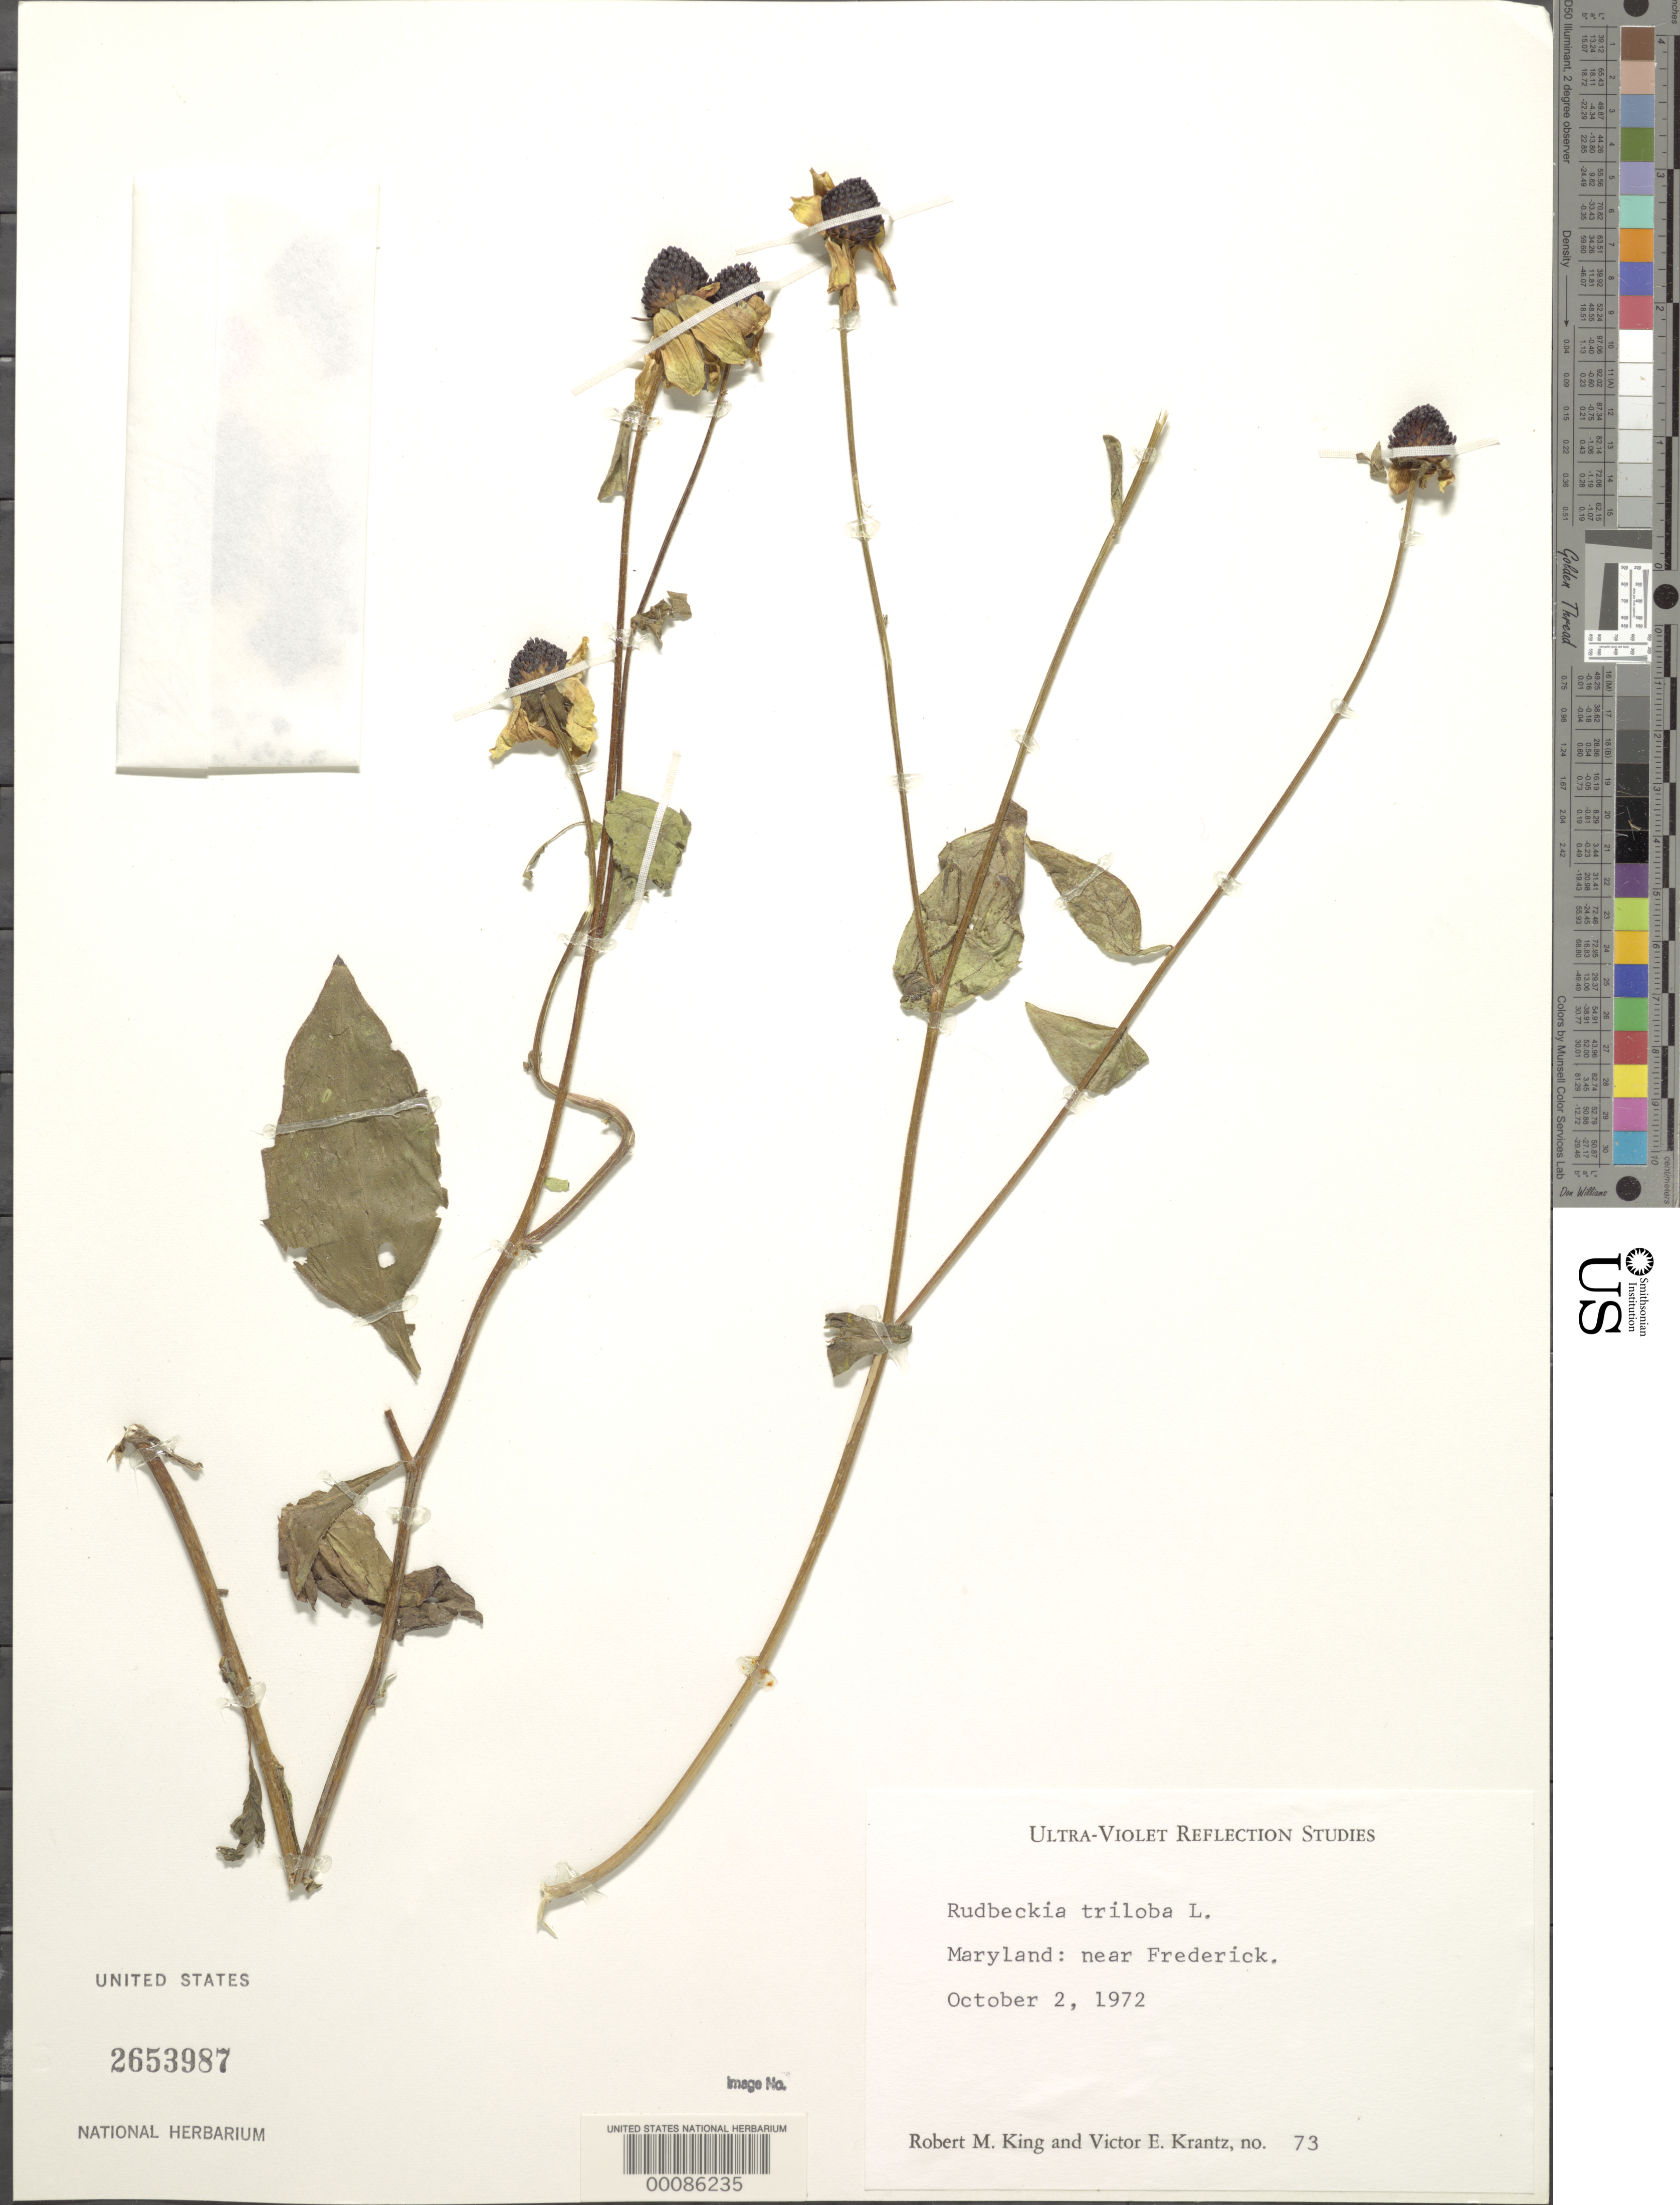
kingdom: Plantae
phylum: Tracheophyta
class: Magnoliopsida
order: Asterales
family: Asteraceae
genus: Rudbeckia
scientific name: Rudbeckia triloba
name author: L.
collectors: R. M. King & V. Krantz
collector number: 73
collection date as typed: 02 Oct 1972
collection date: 1972-10-02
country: United States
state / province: Maryland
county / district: Frederick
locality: Near Frederick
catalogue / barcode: US 2653987